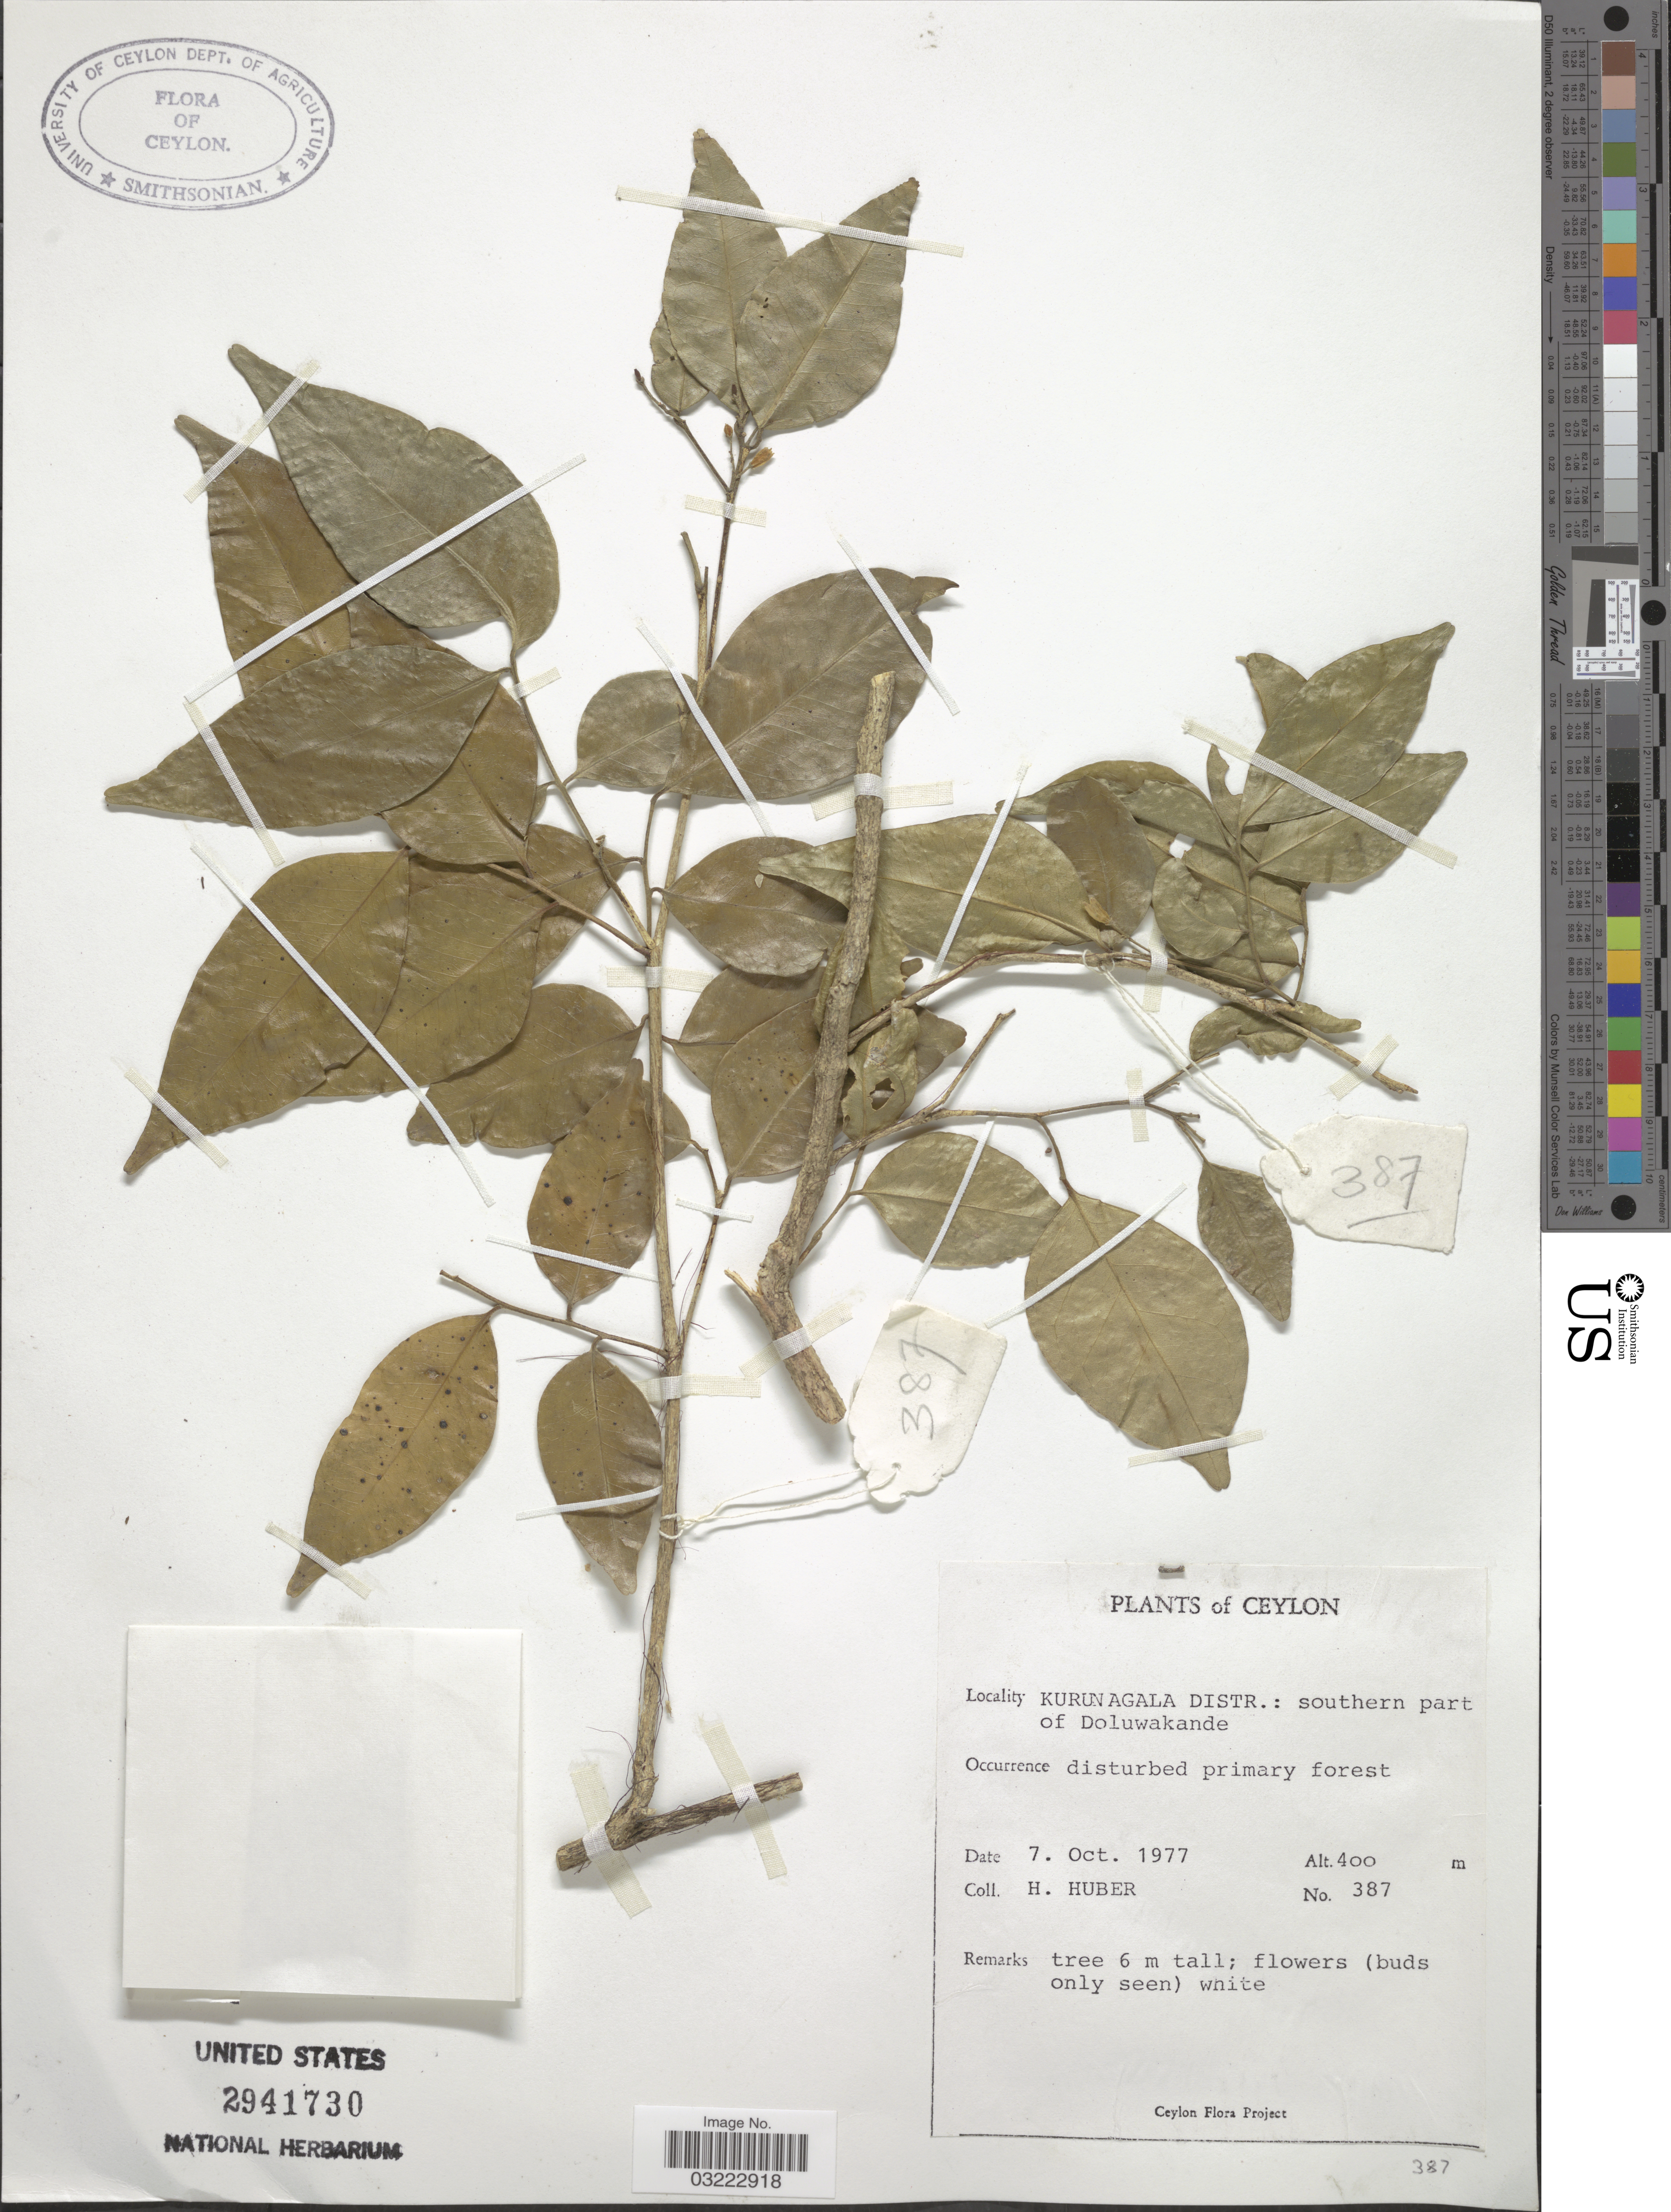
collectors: H. Huber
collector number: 387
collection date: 1977-10-07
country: Sri Lanka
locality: Ceylon. Kurunagala Distr.: southern part of Doluwakande.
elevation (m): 400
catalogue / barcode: US 2941730